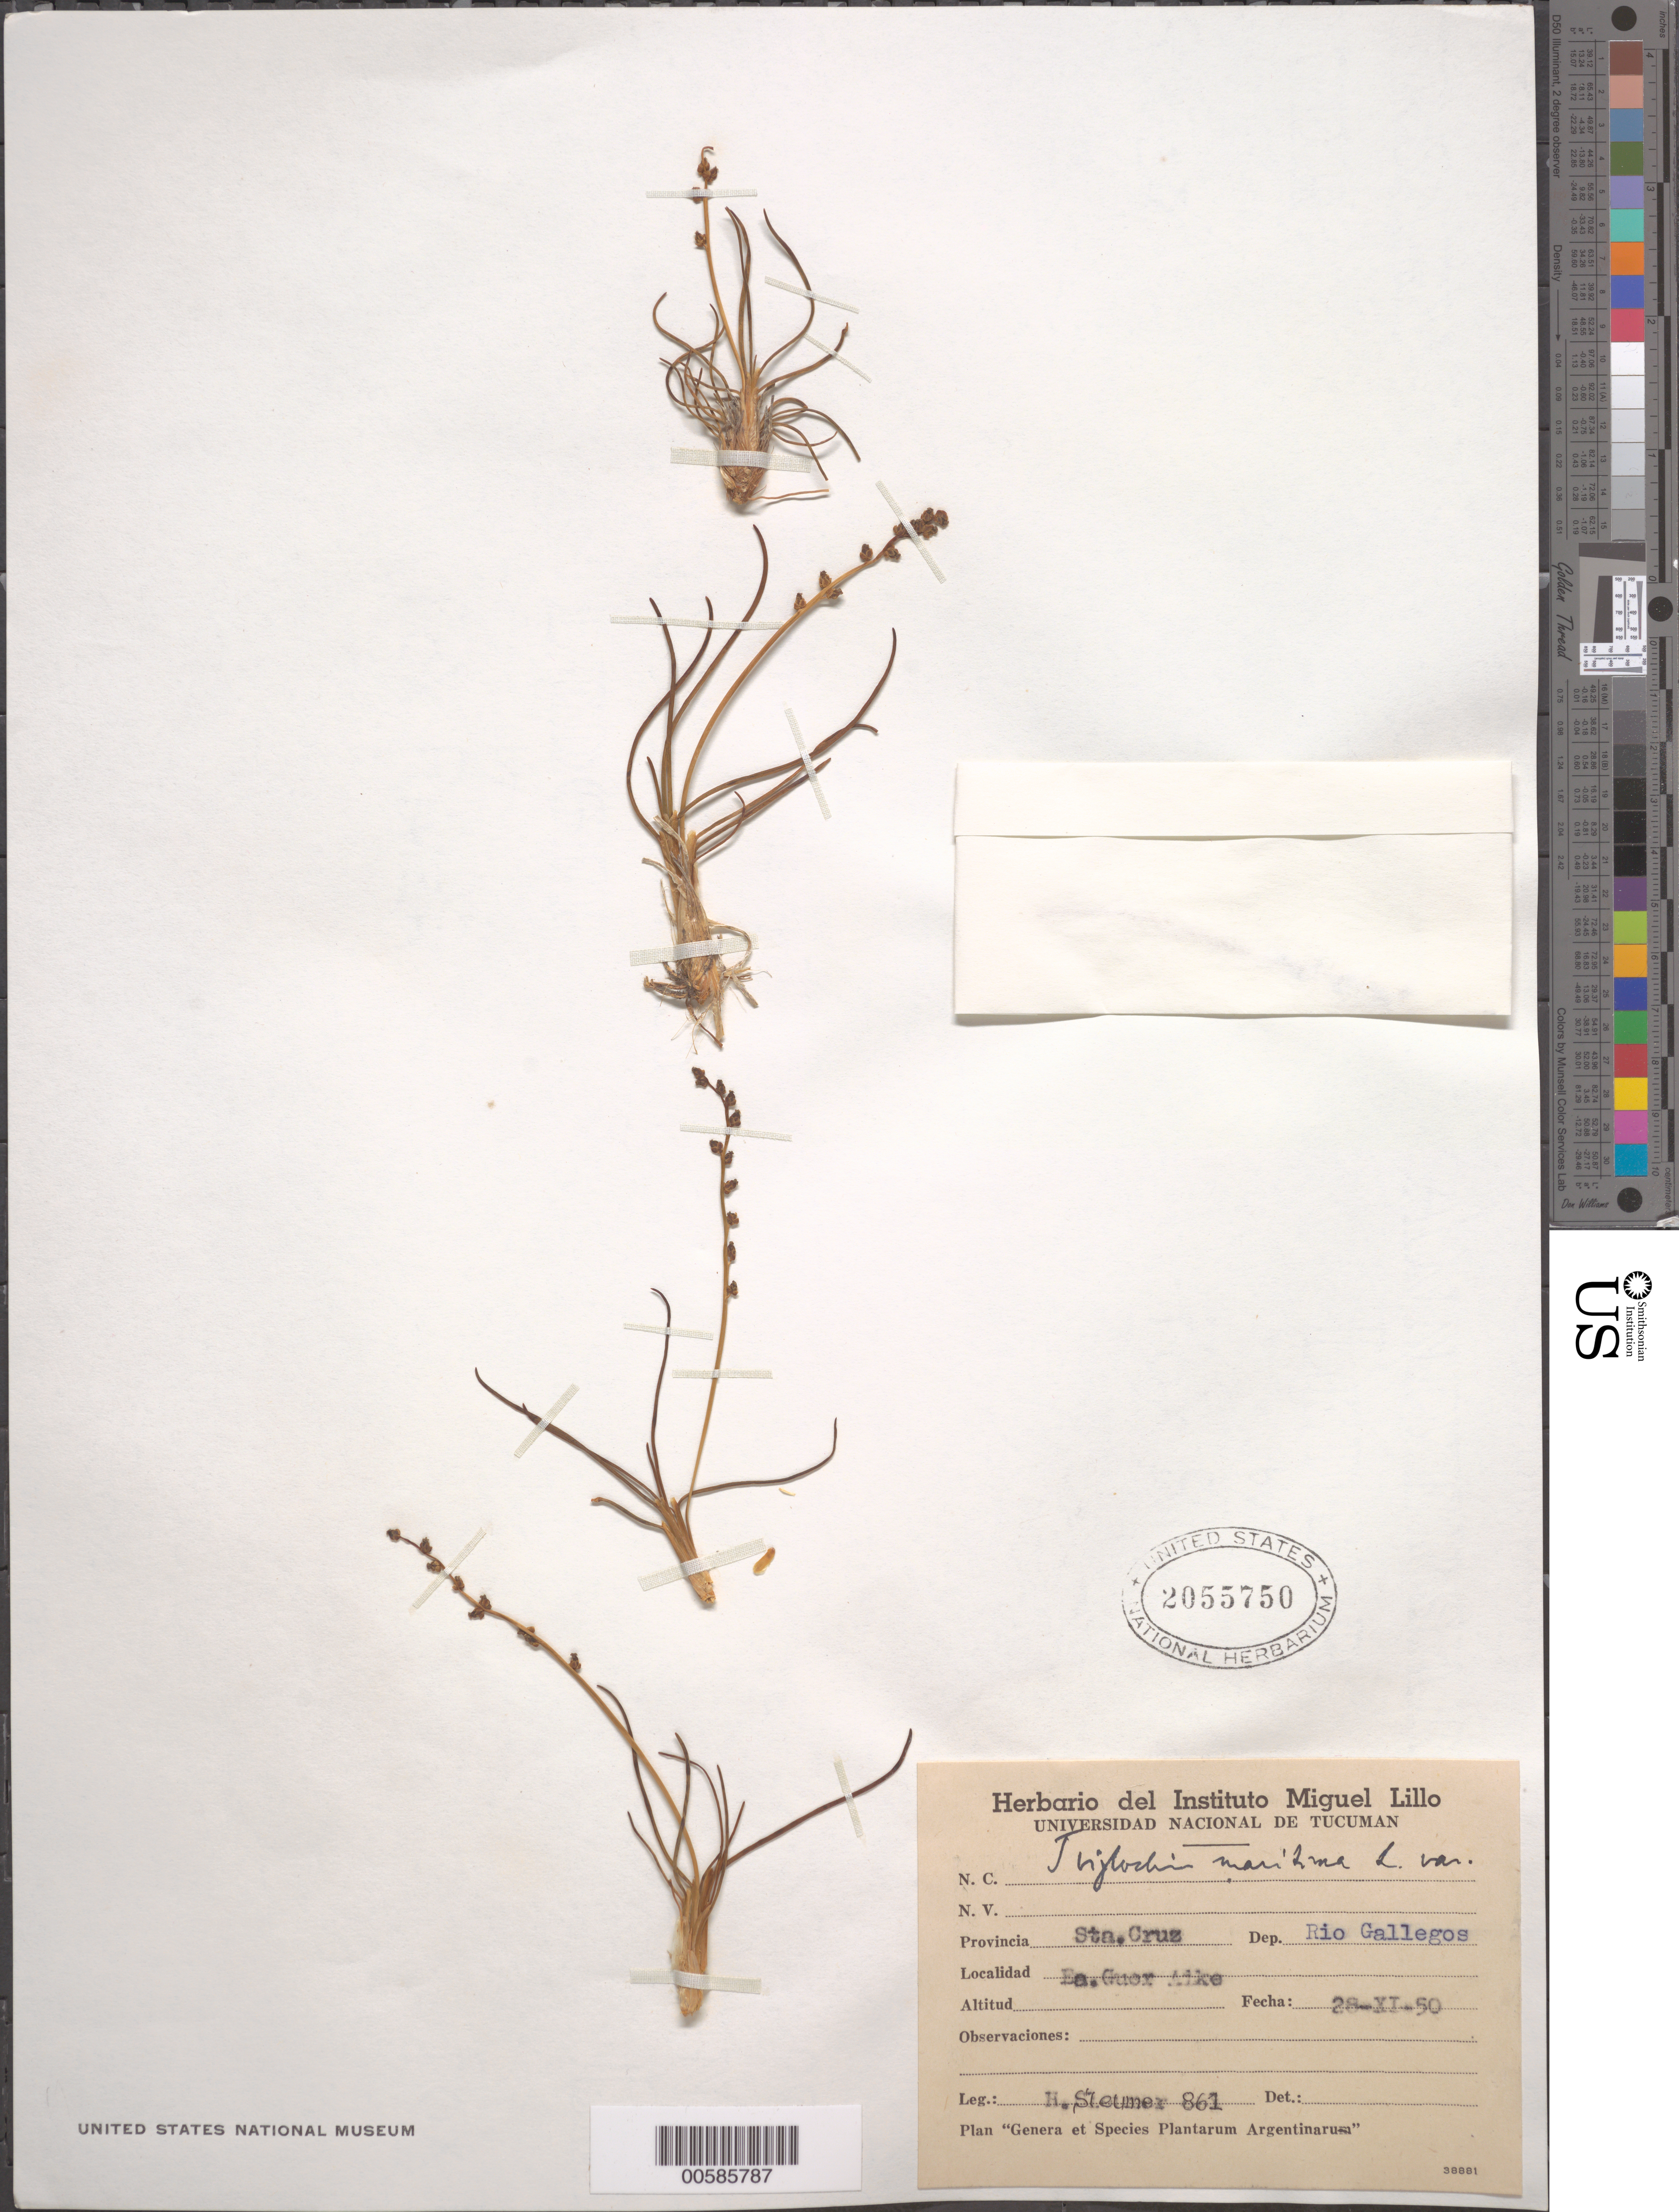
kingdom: Plantae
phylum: Tracheophyta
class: Liliopsida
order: Alismatales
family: Juncaginaceae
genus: Triglochin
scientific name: Triglochin maritima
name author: L.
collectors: H. O. Sleumer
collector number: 861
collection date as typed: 28 Nov 1950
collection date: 1950-11-28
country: Argentina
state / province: Santa Cruz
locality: Rio Gallegos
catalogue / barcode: US 2055750